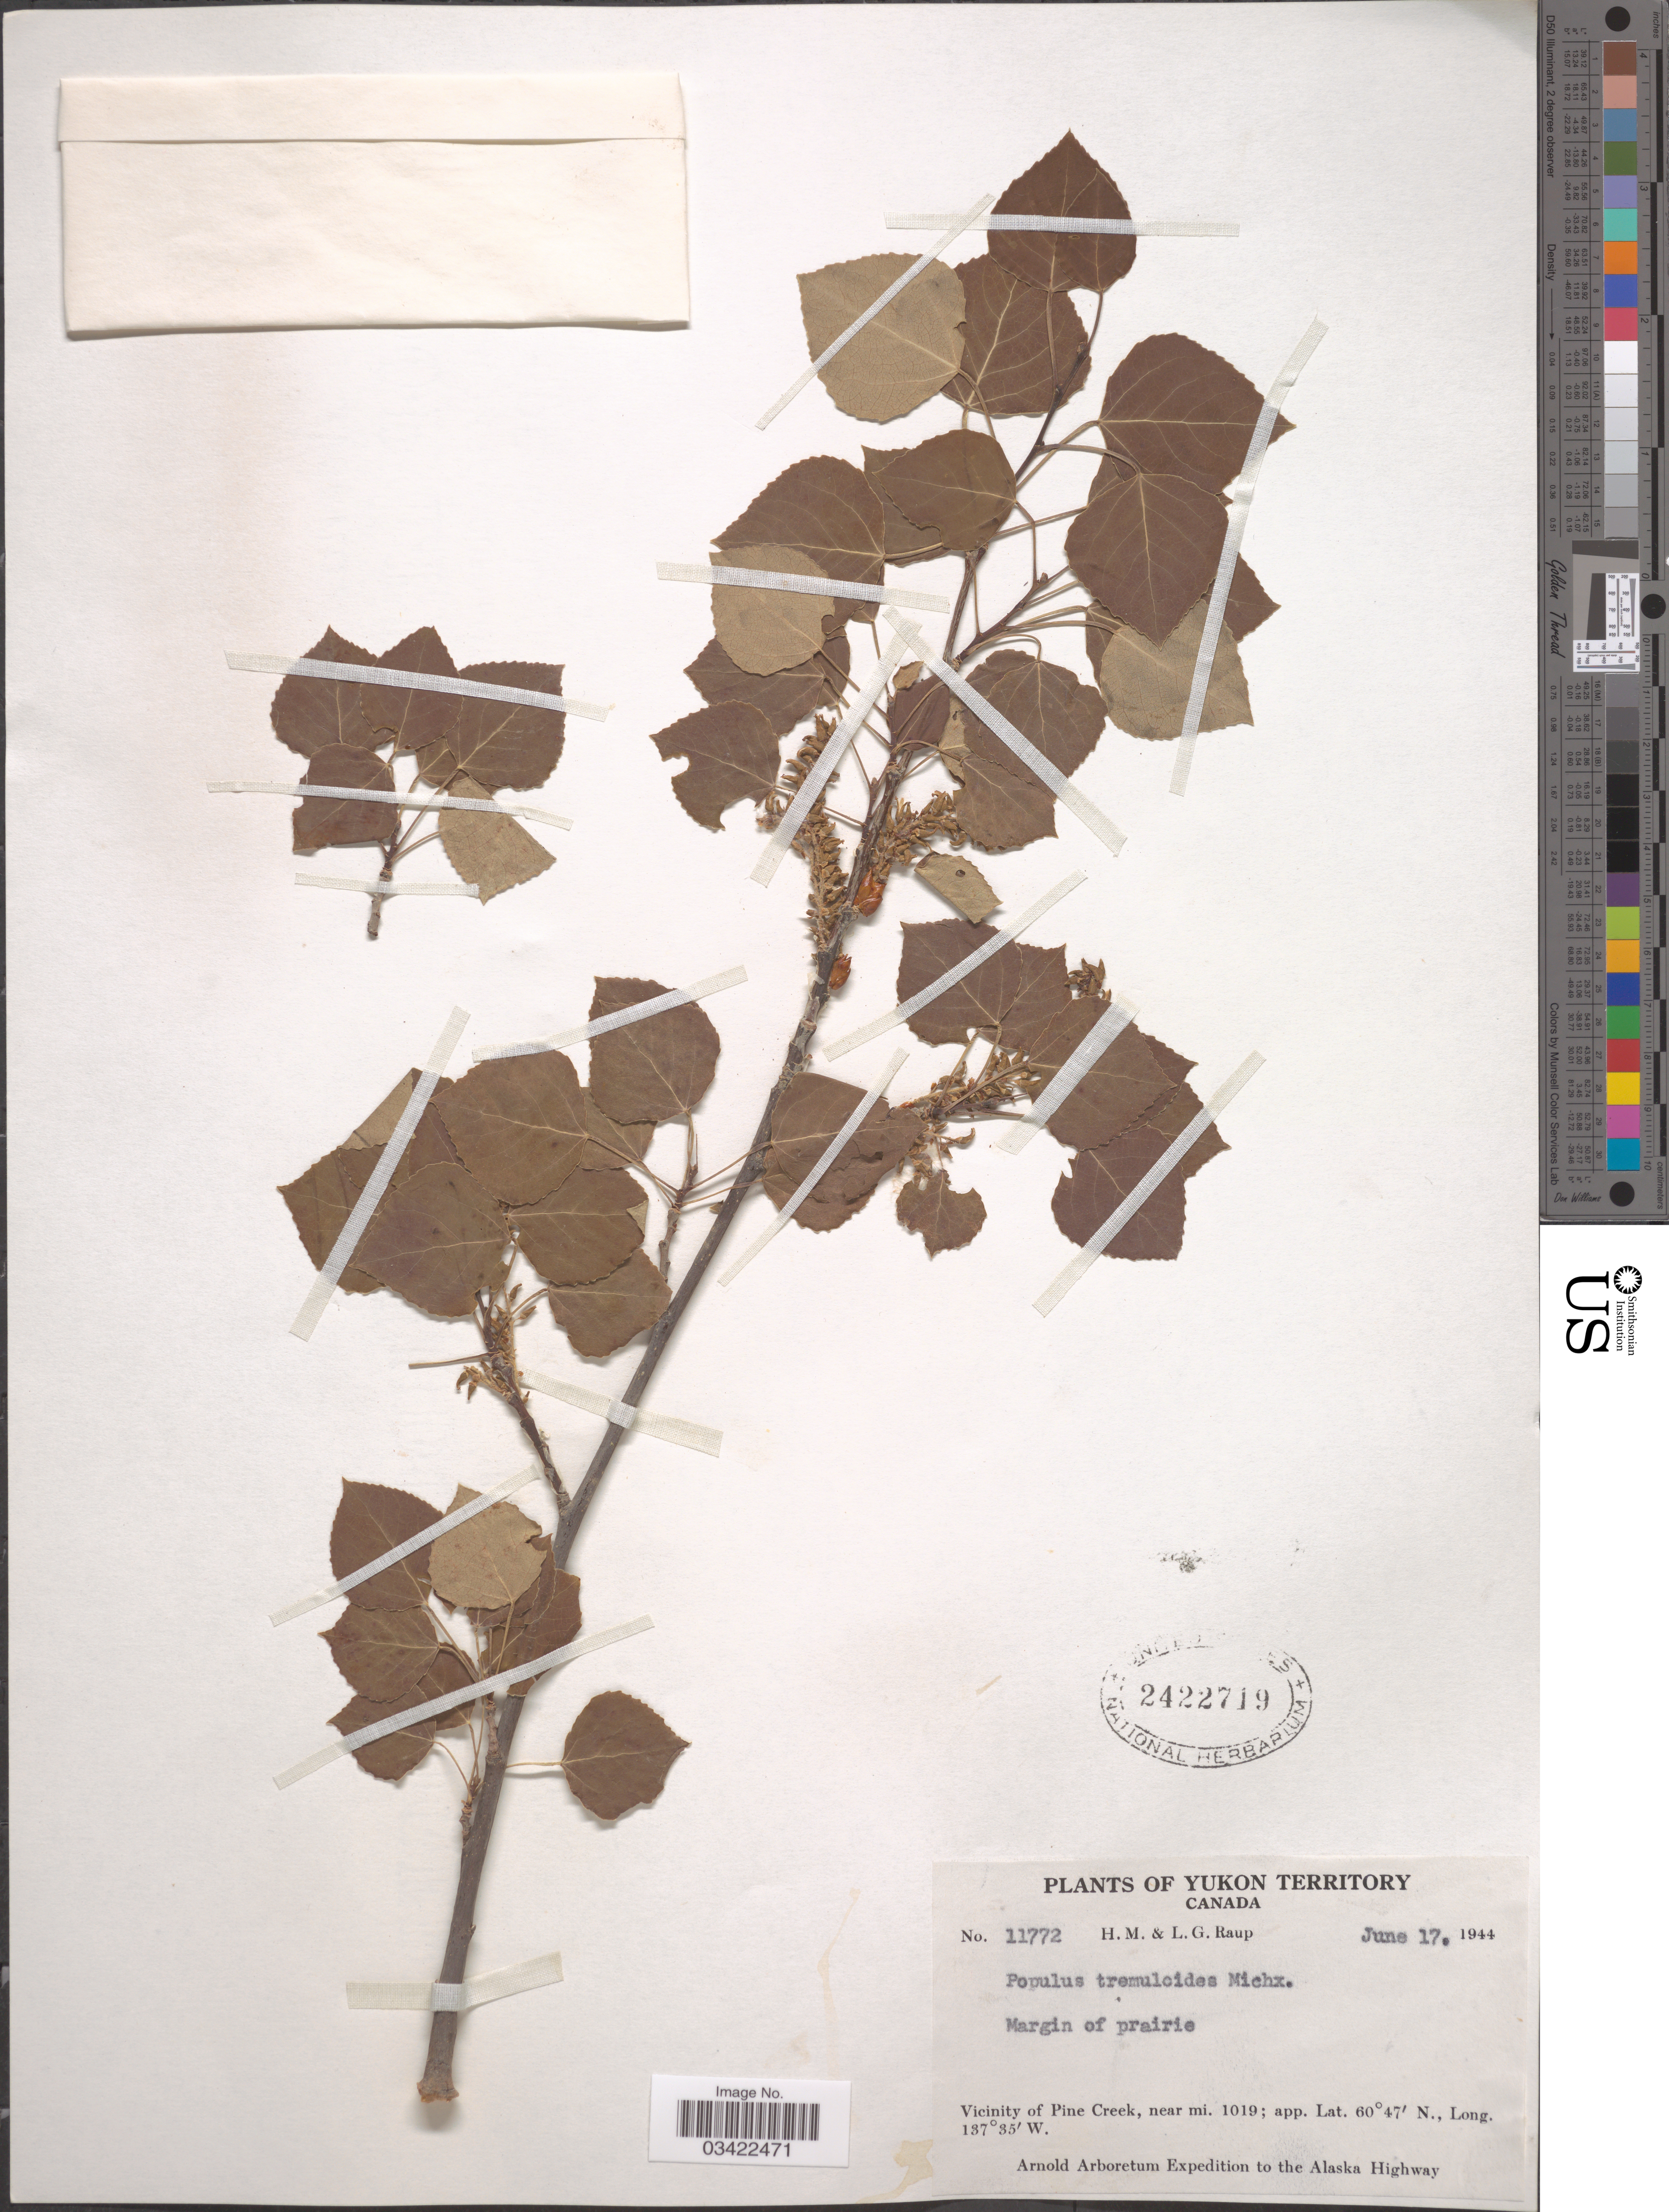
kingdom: Plantae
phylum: Tracheophyta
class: Magnoliopsida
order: Malpighiales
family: Salicaceae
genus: Populus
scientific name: Populus tremuloides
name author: Michx.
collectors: H. Raup & L. Raup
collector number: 11772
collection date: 1944-06-17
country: Canada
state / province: Yukon Territory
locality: Margin of prairie. Vicinity of Pine Creek, near mi. 1019. Alaska Highway.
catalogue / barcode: US 2422719